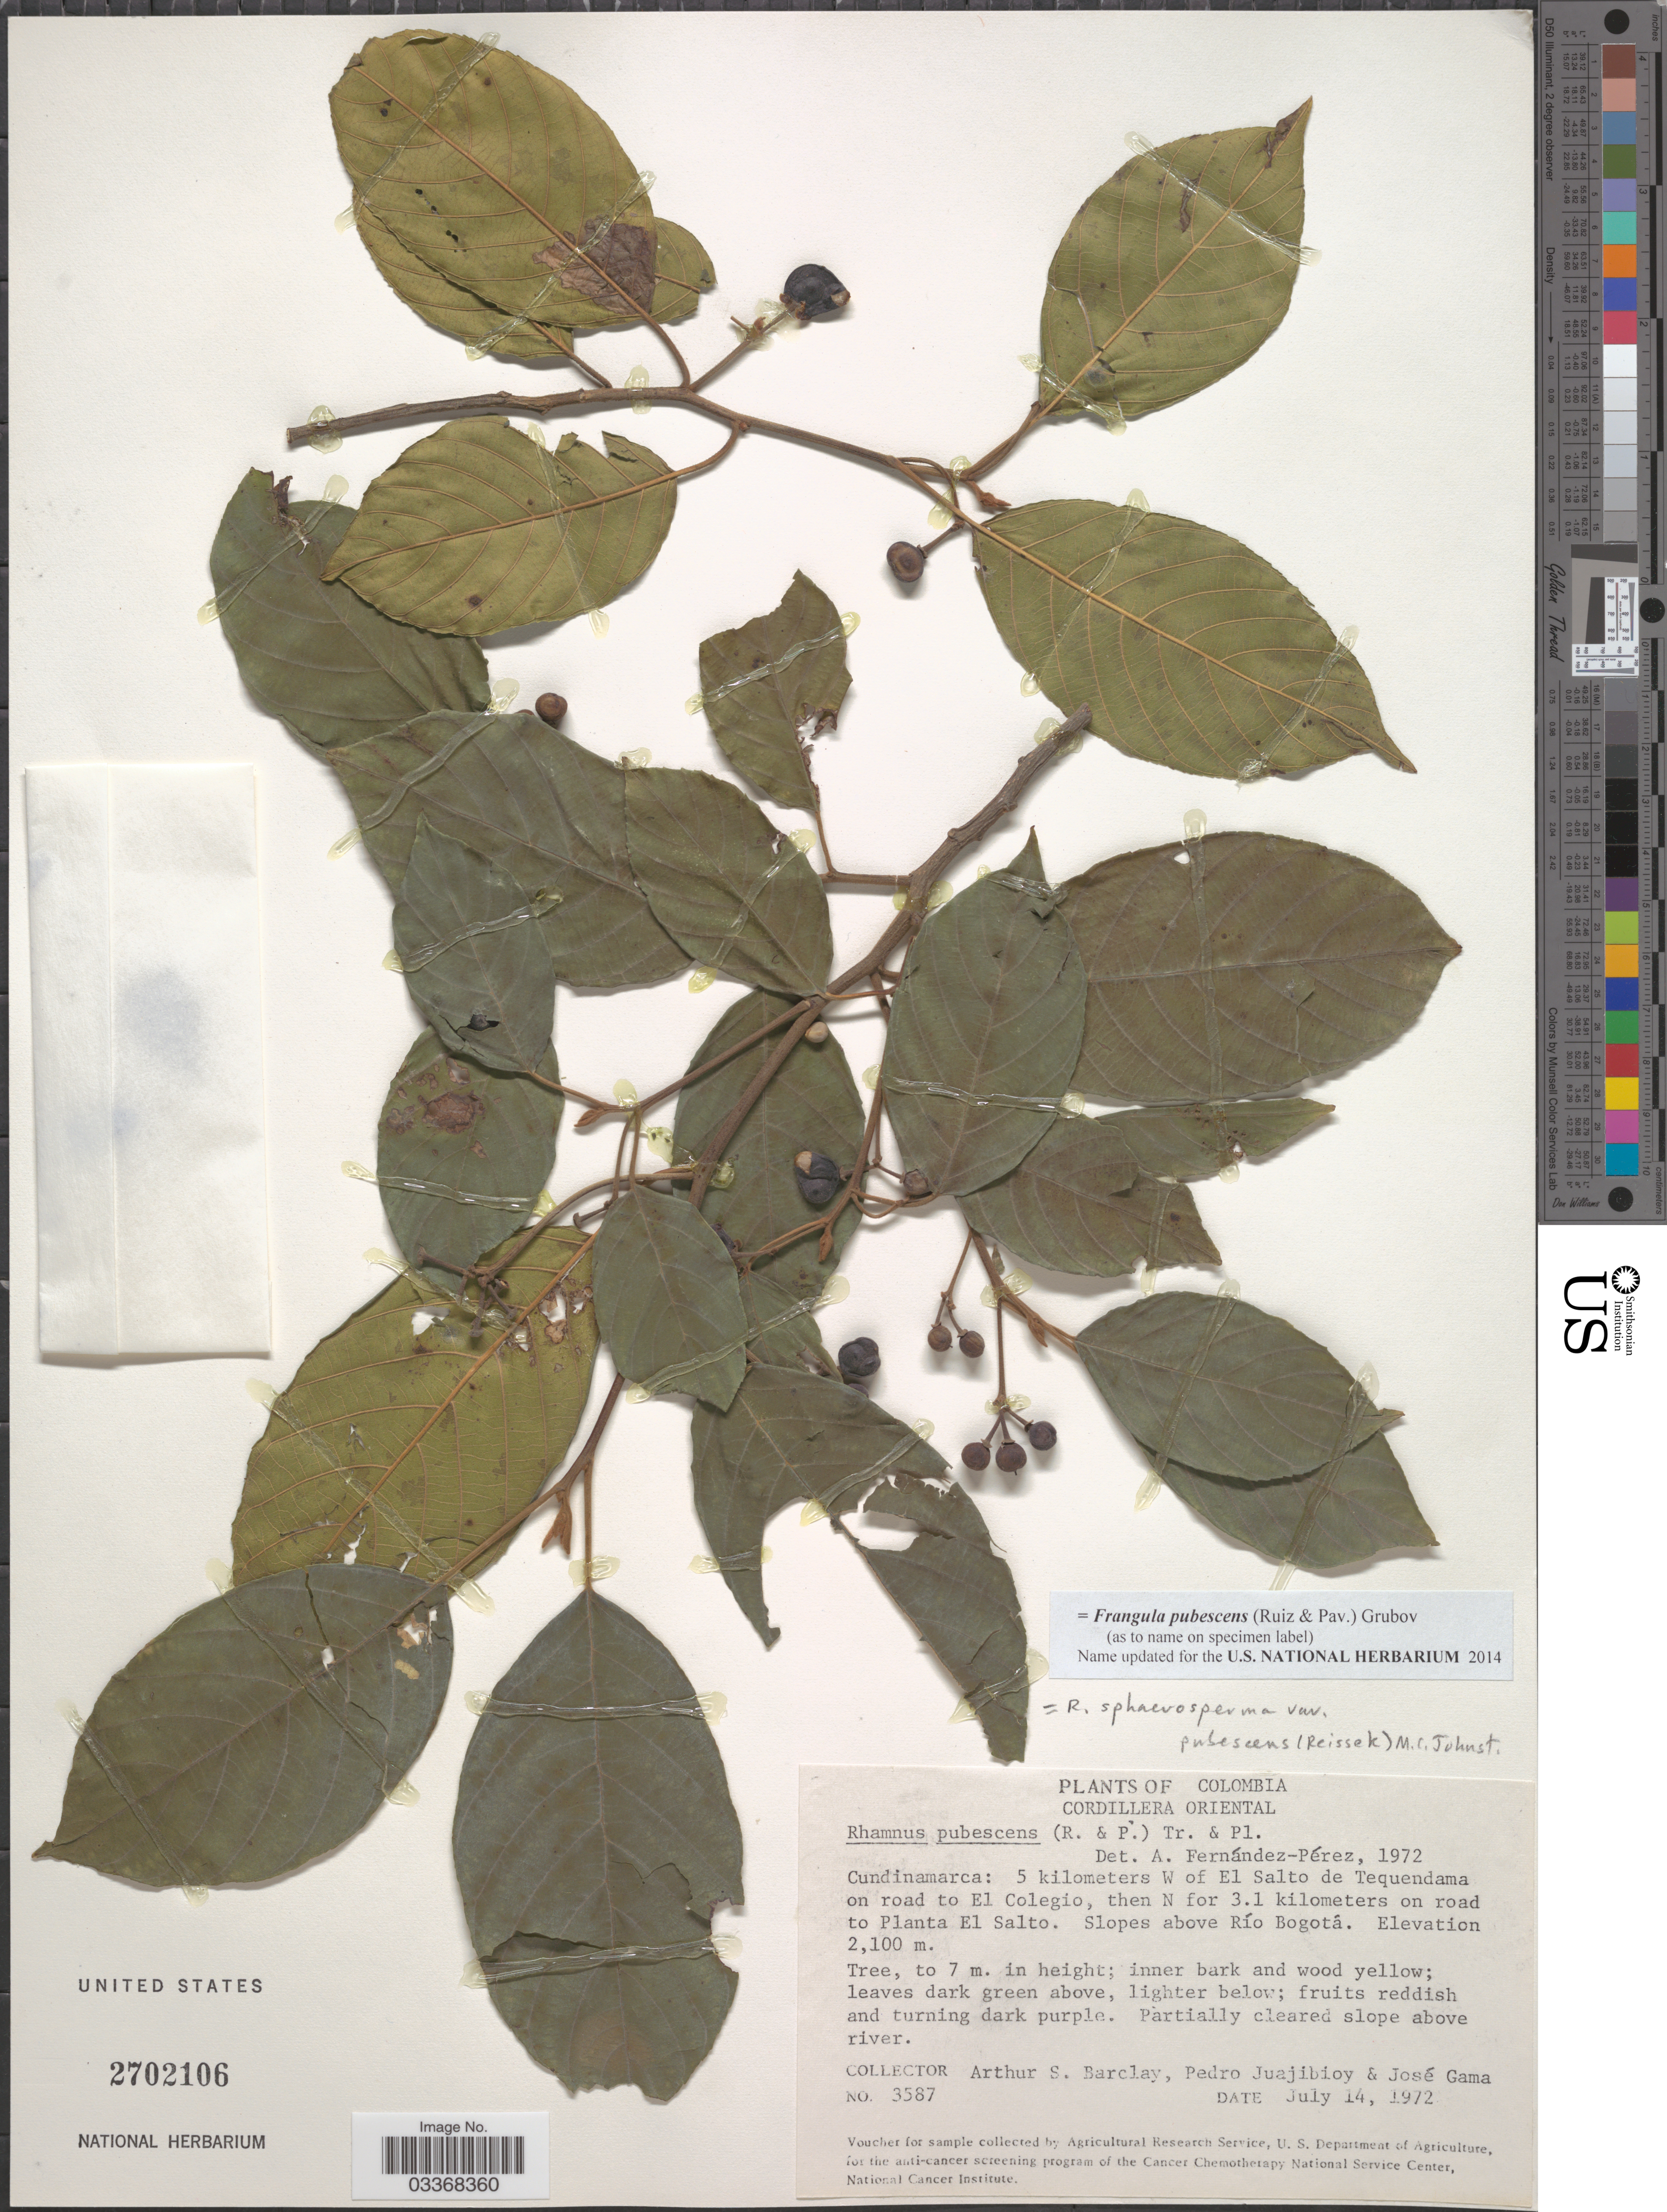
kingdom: Plantae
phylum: Tracheophyta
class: Magnoliopsida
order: Rosales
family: Rhamnaceae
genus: Frangula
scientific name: Frangula pubescens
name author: (Ruiz & Pav.) Grubov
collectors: A. S. Barclay, P. Juajibioy & J. Gama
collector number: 3587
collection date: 1972-07-14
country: Colombia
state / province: Cundinamarca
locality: Cordillera Oriental. 5 kilometers W of El Salto de Tequendama on road to El Colegio, then N for 3.1 kilometers on road to Planta El Salto. Slopes above Río Bogotá.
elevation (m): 2100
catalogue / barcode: US 2702106